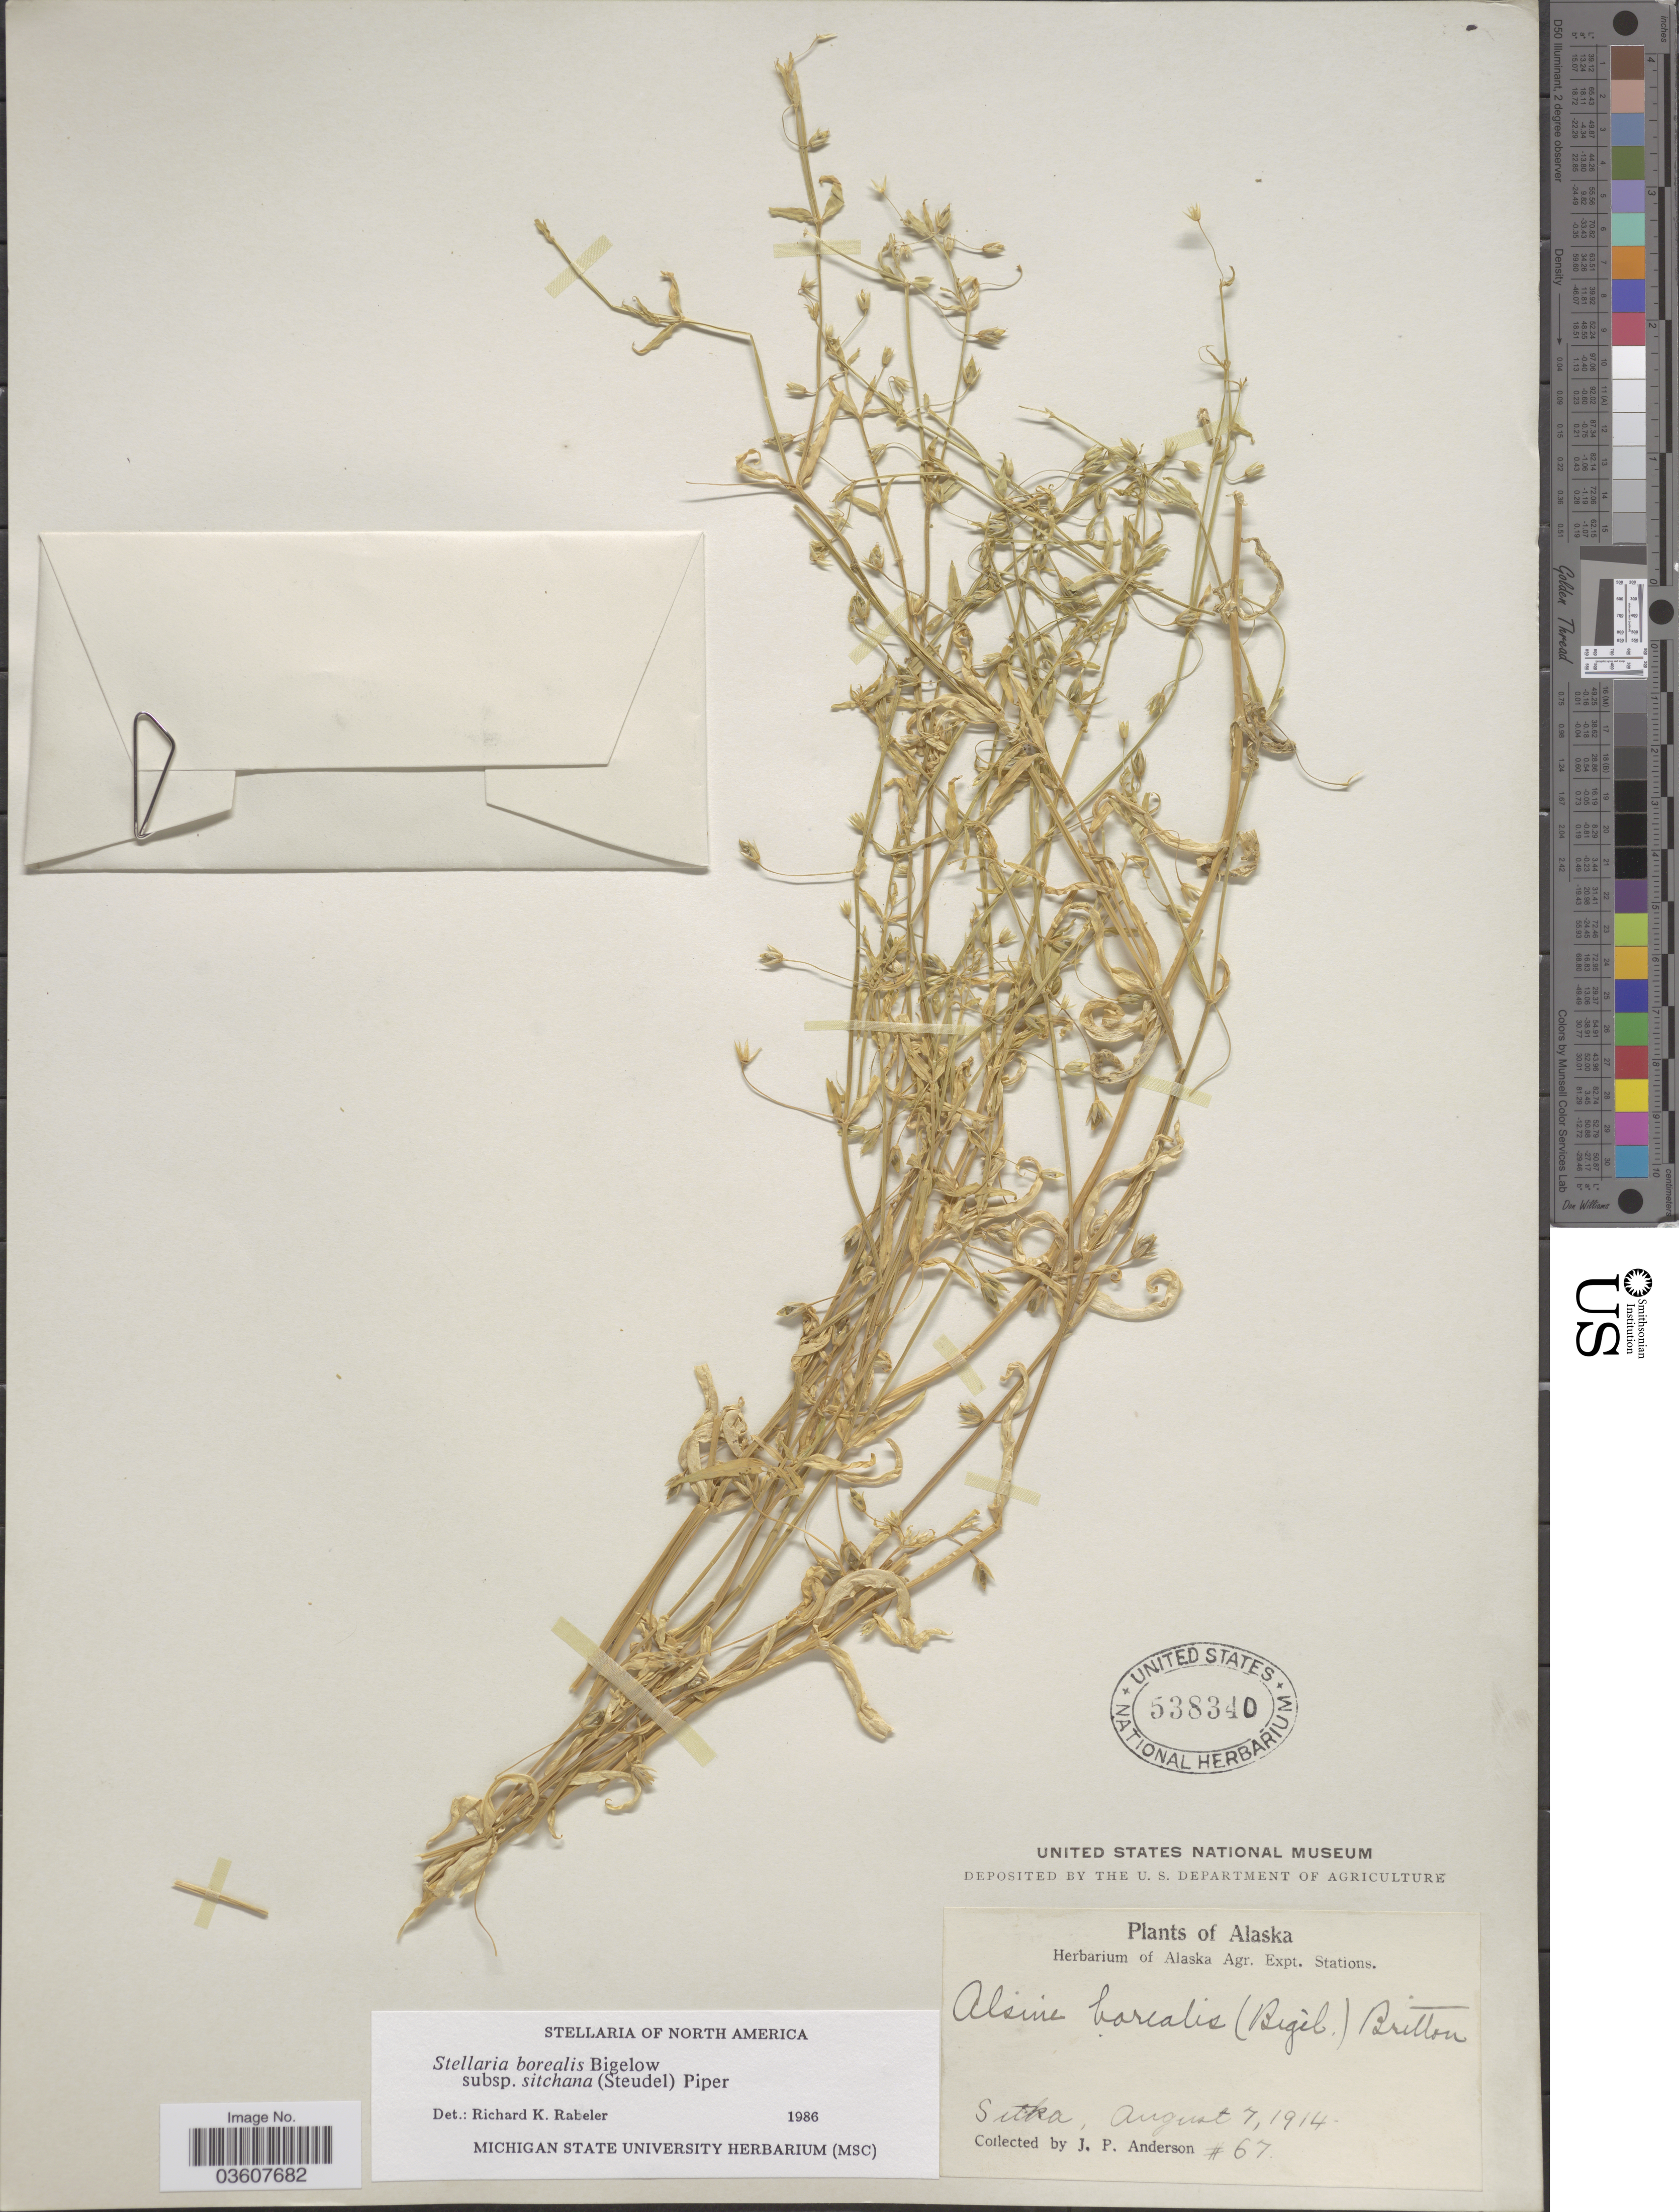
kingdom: Plantae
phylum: Tracheophyta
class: Magnoliopsida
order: Caryophyllales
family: Caryophyllaceae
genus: Stellaria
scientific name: Stellaria borealis subsp. sitchana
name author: (Steud.) Piper & Beattie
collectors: J. P. Anderson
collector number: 67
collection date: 1914-08-07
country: United States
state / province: Alaska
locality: Sitka.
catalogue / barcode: US 538340